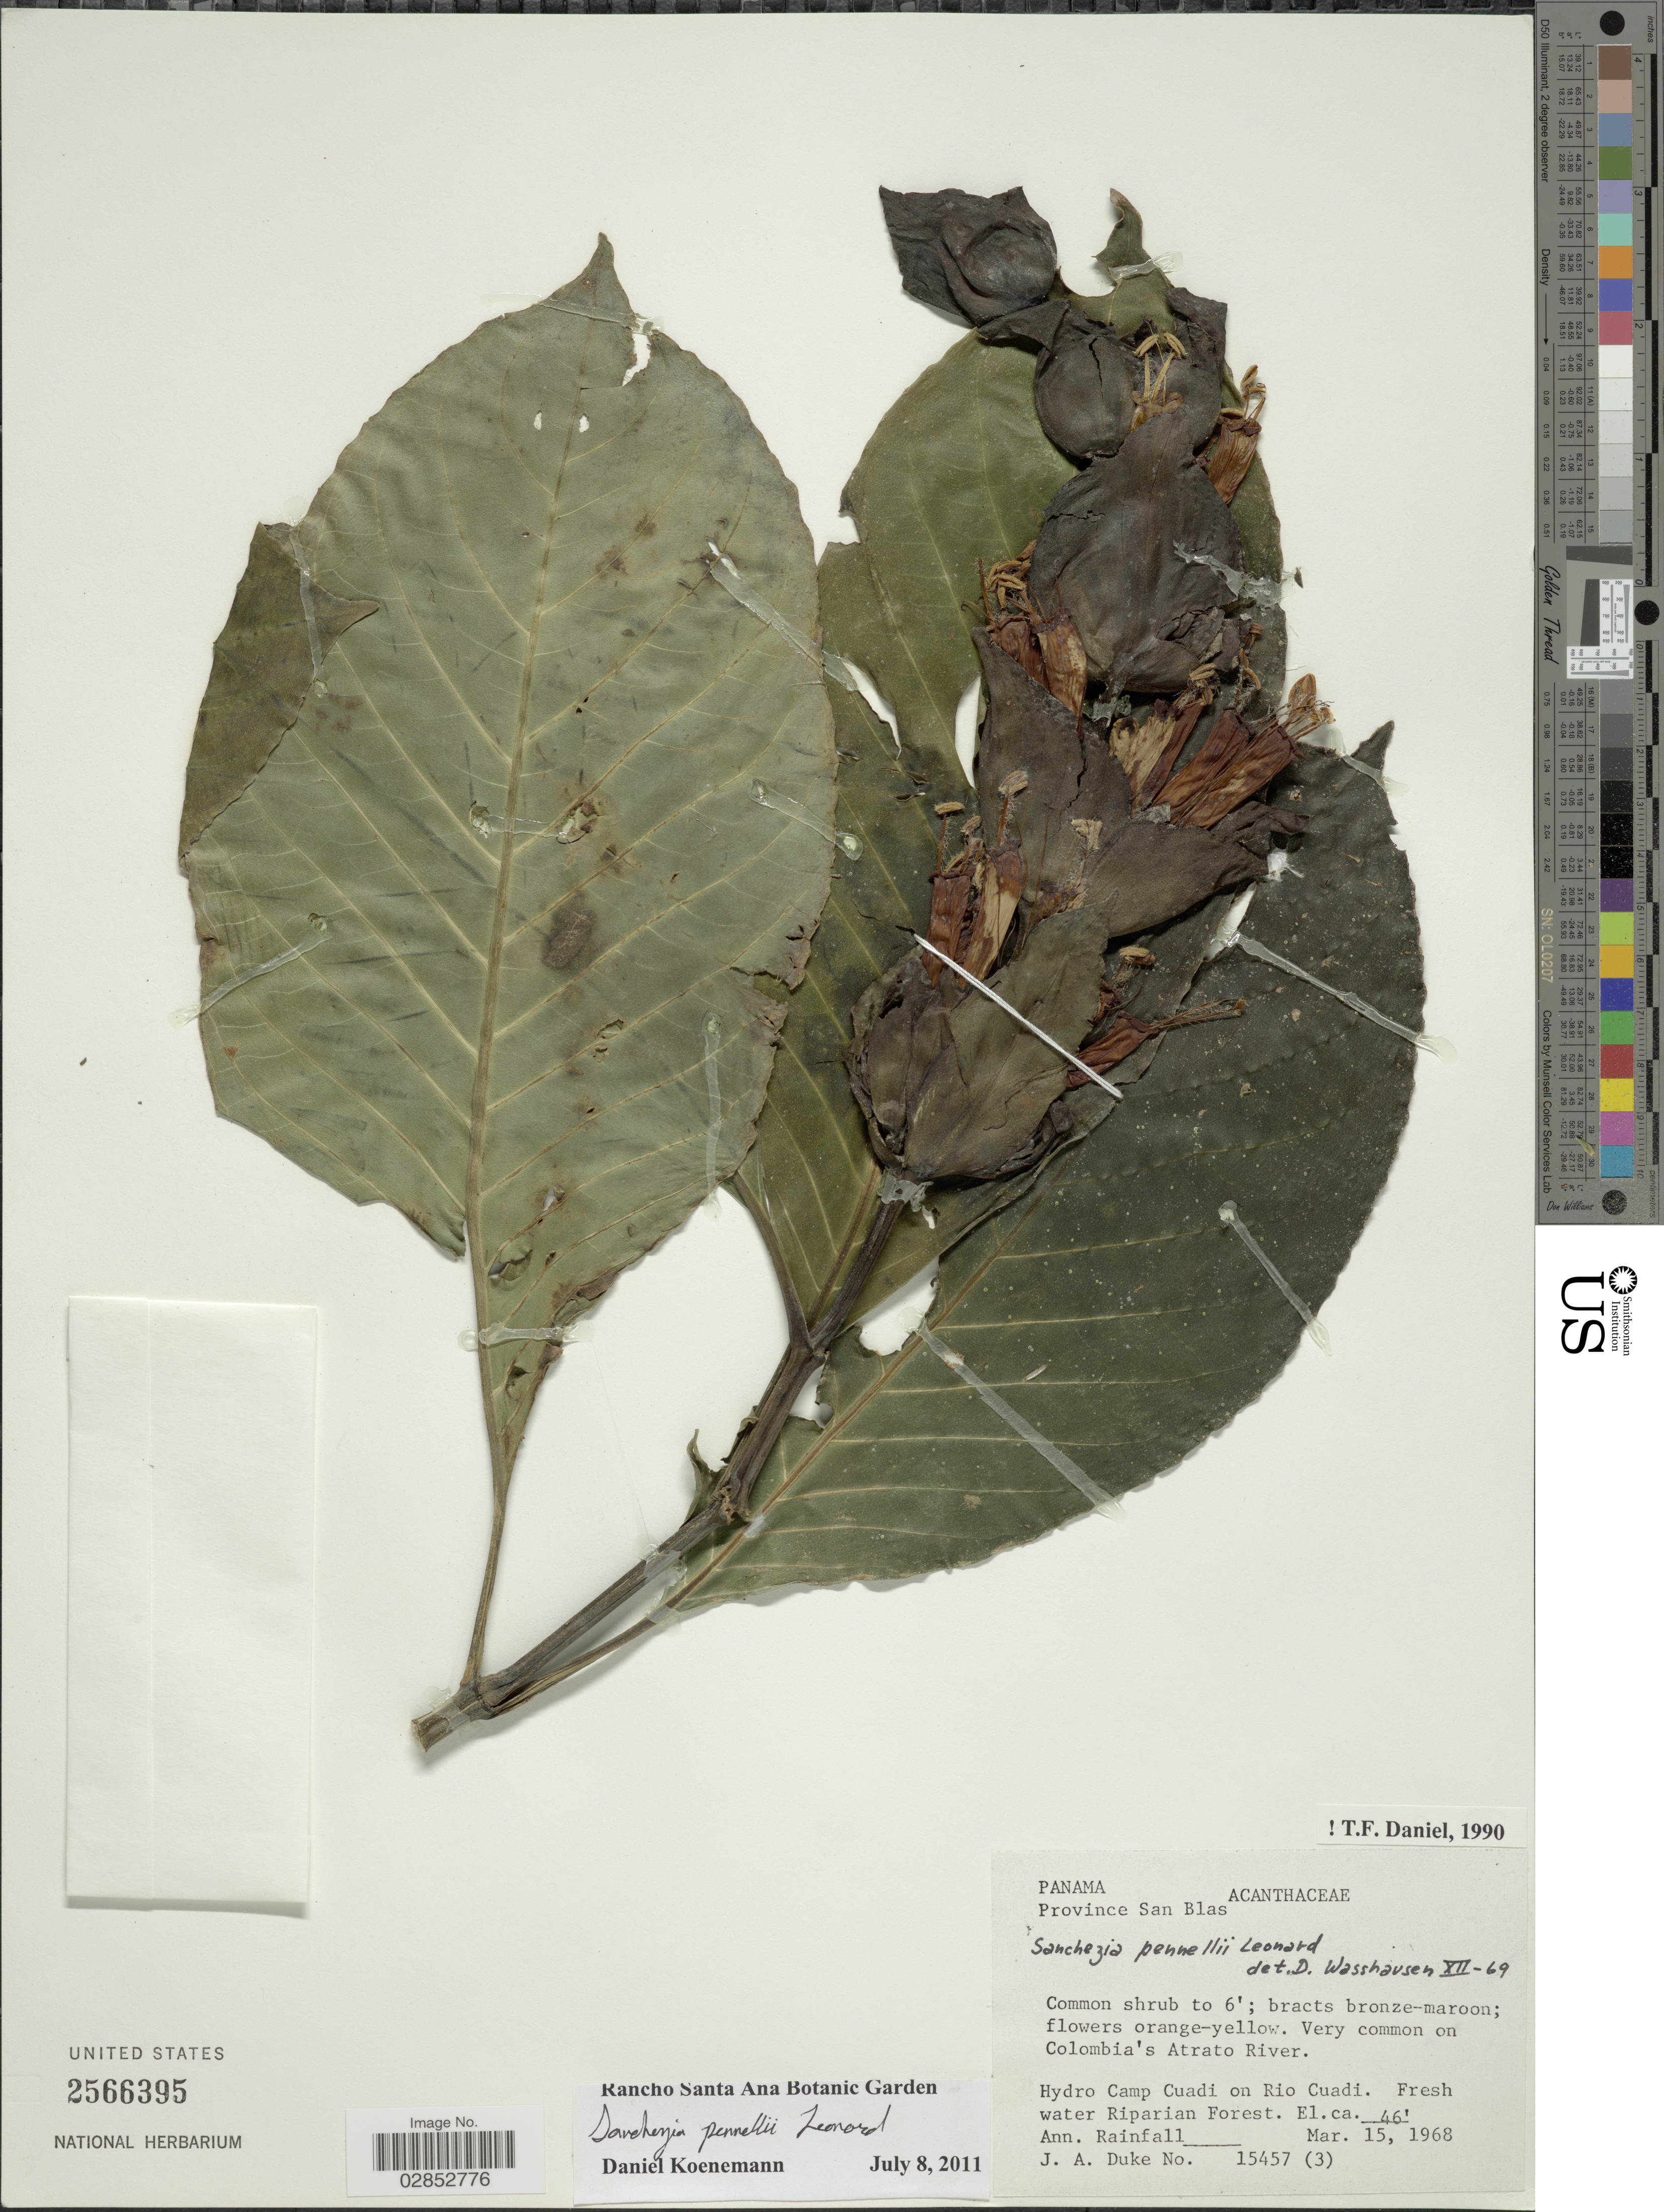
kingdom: Plantae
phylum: Tracheophyta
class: Magnoliopsida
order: Lamiales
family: Acanthaceae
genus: Sanchezia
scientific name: Sanchezia macrocnemis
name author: (Nees) Wassh.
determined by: Azevedo, Igor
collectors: J. A. Duke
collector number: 15457(3)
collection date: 1968-03-15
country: Panama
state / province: Kuna Yala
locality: Province San Blas. Colombia's Atrato River. Hydro Camp Cuadi on Rio Cuadi.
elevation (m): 14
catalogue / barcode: US 2566395